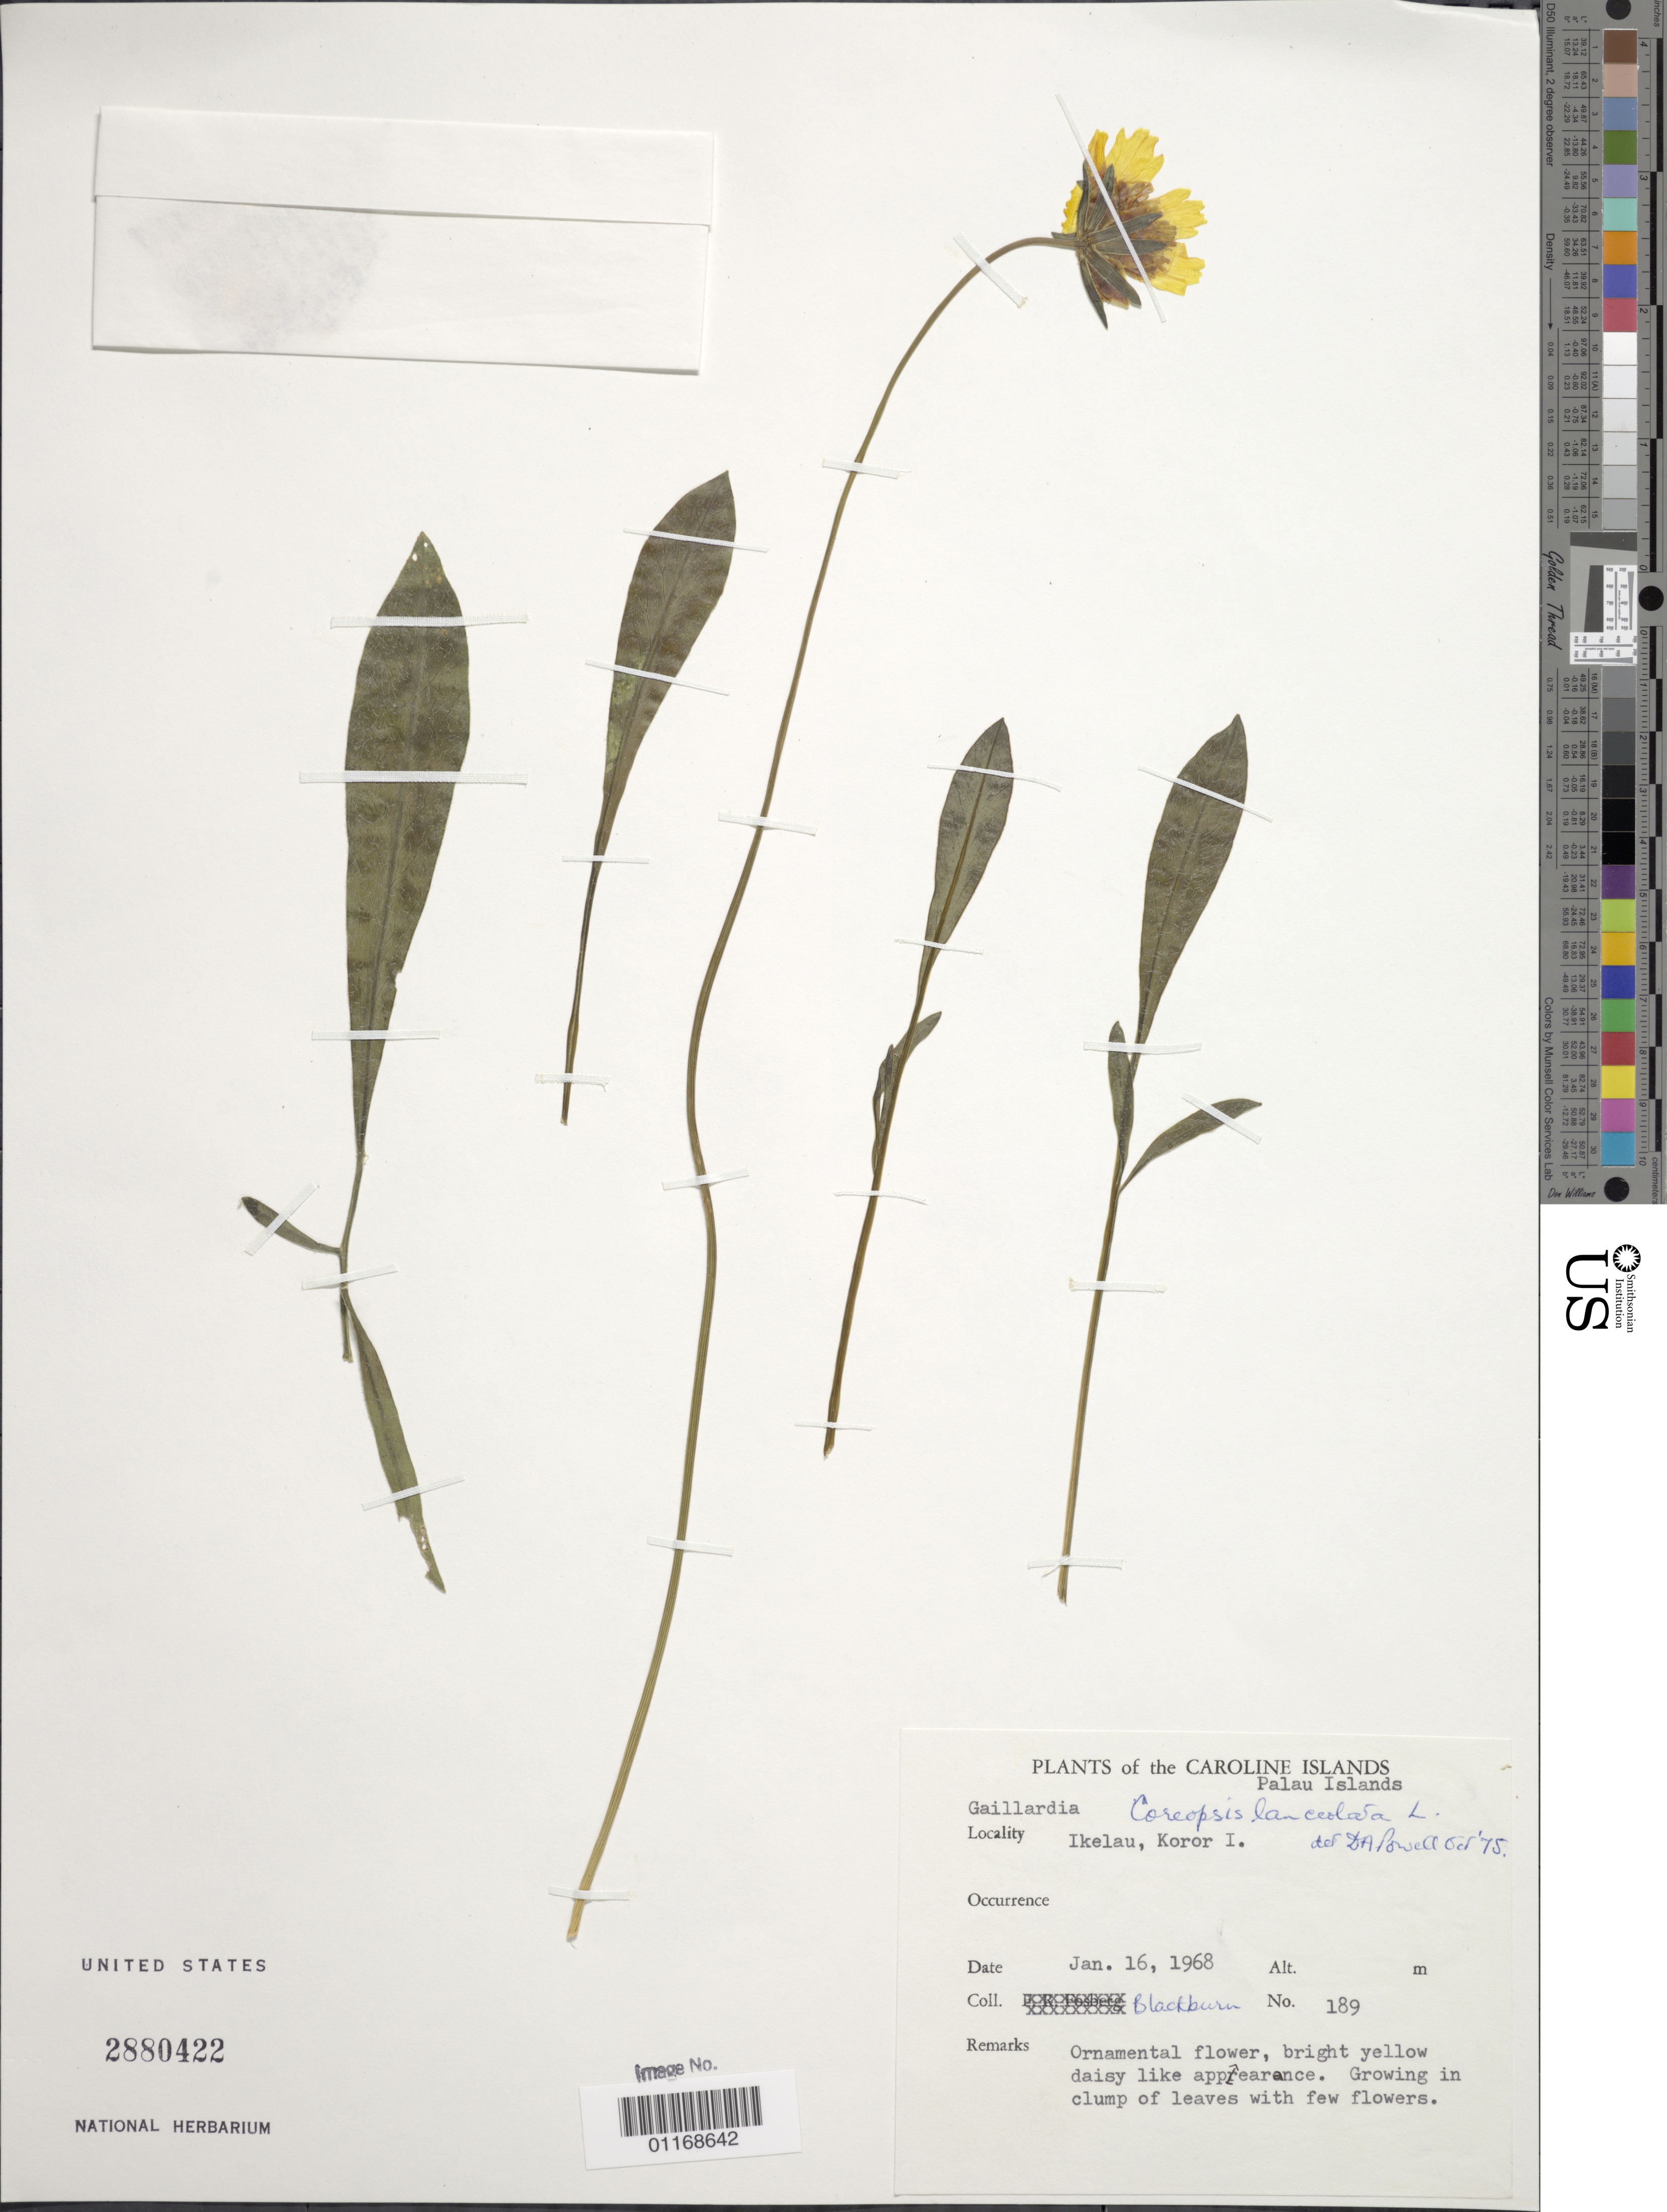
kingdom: Plantae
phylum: Tracheophyta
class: Magnoliopsida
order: Asterales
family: Asteraceae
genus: Coreopsis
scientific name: Coreopsis lanceolata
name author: L.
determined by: Powell, D. A.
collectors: B. S. Blackburn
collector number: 189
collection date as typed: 16 Jan 1968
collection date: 1968-01-16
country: Palau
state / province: Koror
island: Oreor [Koror] I.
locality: Palau Islands. Ikelau, Koror I.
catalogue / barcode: US 2880422